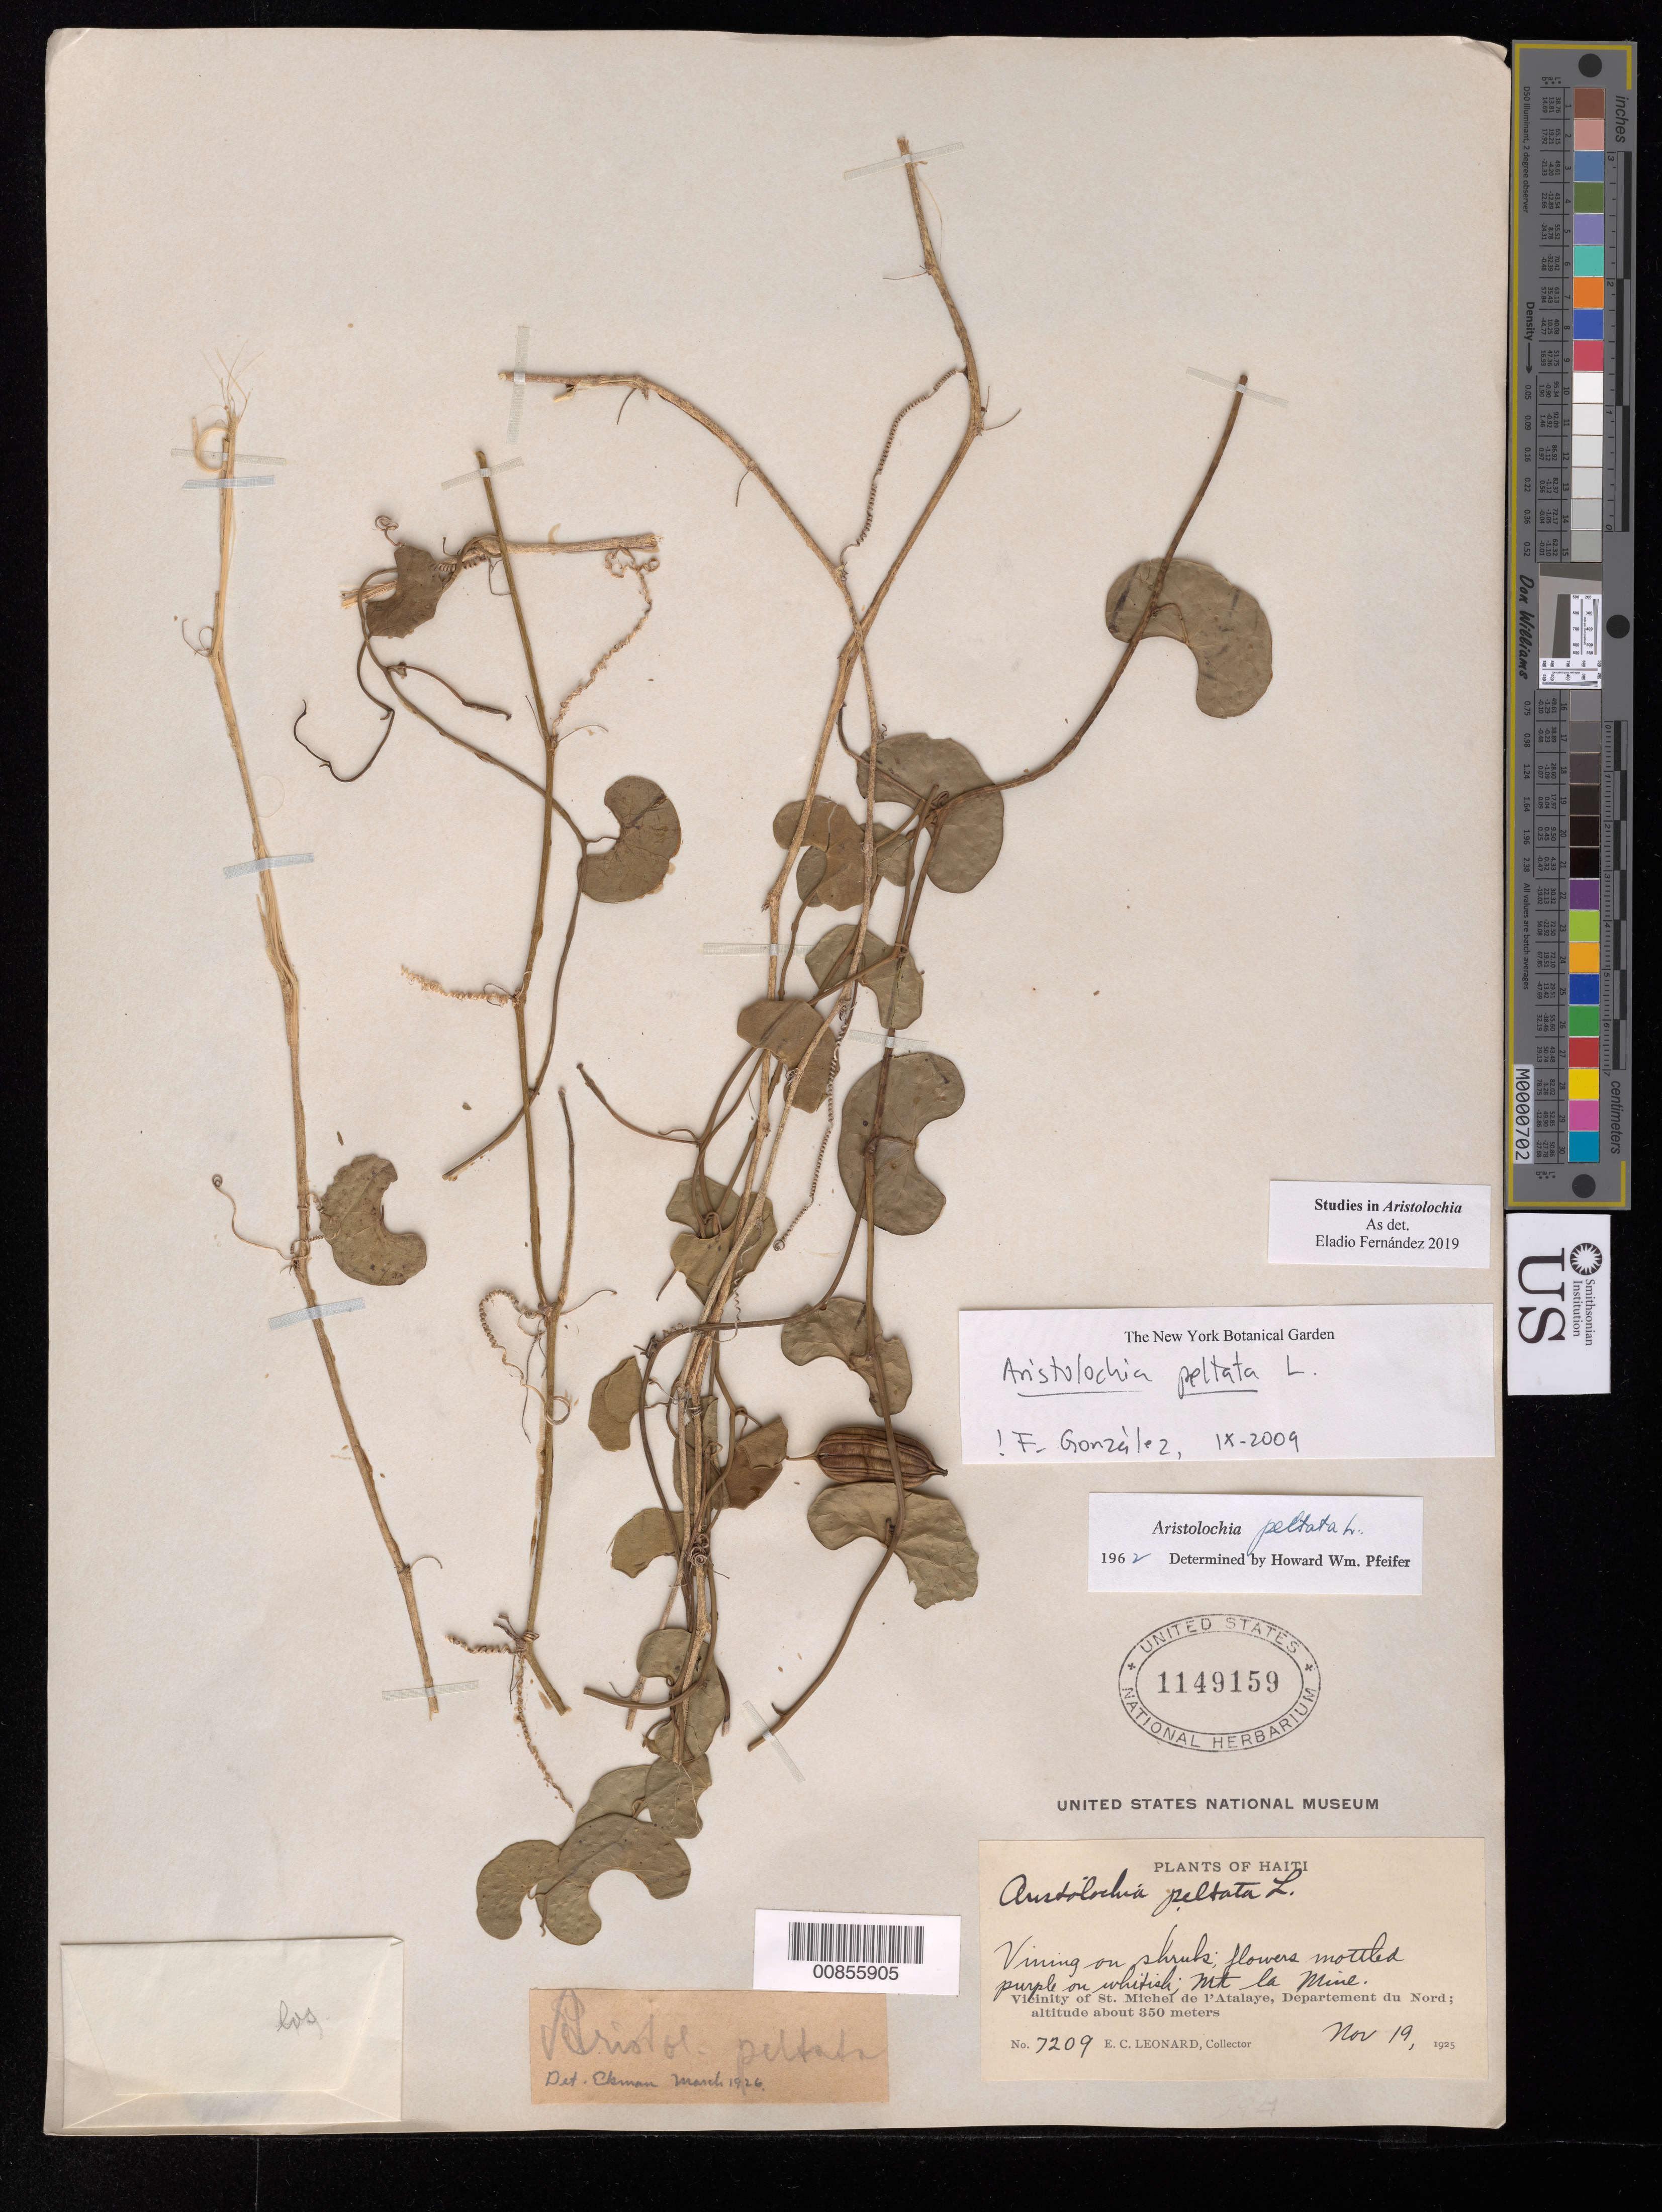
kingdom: Plantae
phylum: Tracheophyta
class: Magnoliopsida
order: Piperales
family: Aristolochiaceae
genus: Aristolochia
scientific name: Aristolochia peltata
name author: L.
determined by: Pfeifer, H. W.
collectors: E. C. Leonard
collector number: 7209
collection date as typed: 19 Nov 1925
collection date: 1925-11-19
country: Haiti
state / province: Nord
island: Hispaniola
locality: Vicinity of St. Michel de l'Atalaye. Mt. la Mine.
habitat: Vining on shrubs.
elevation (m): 350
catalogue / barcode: US 1149159